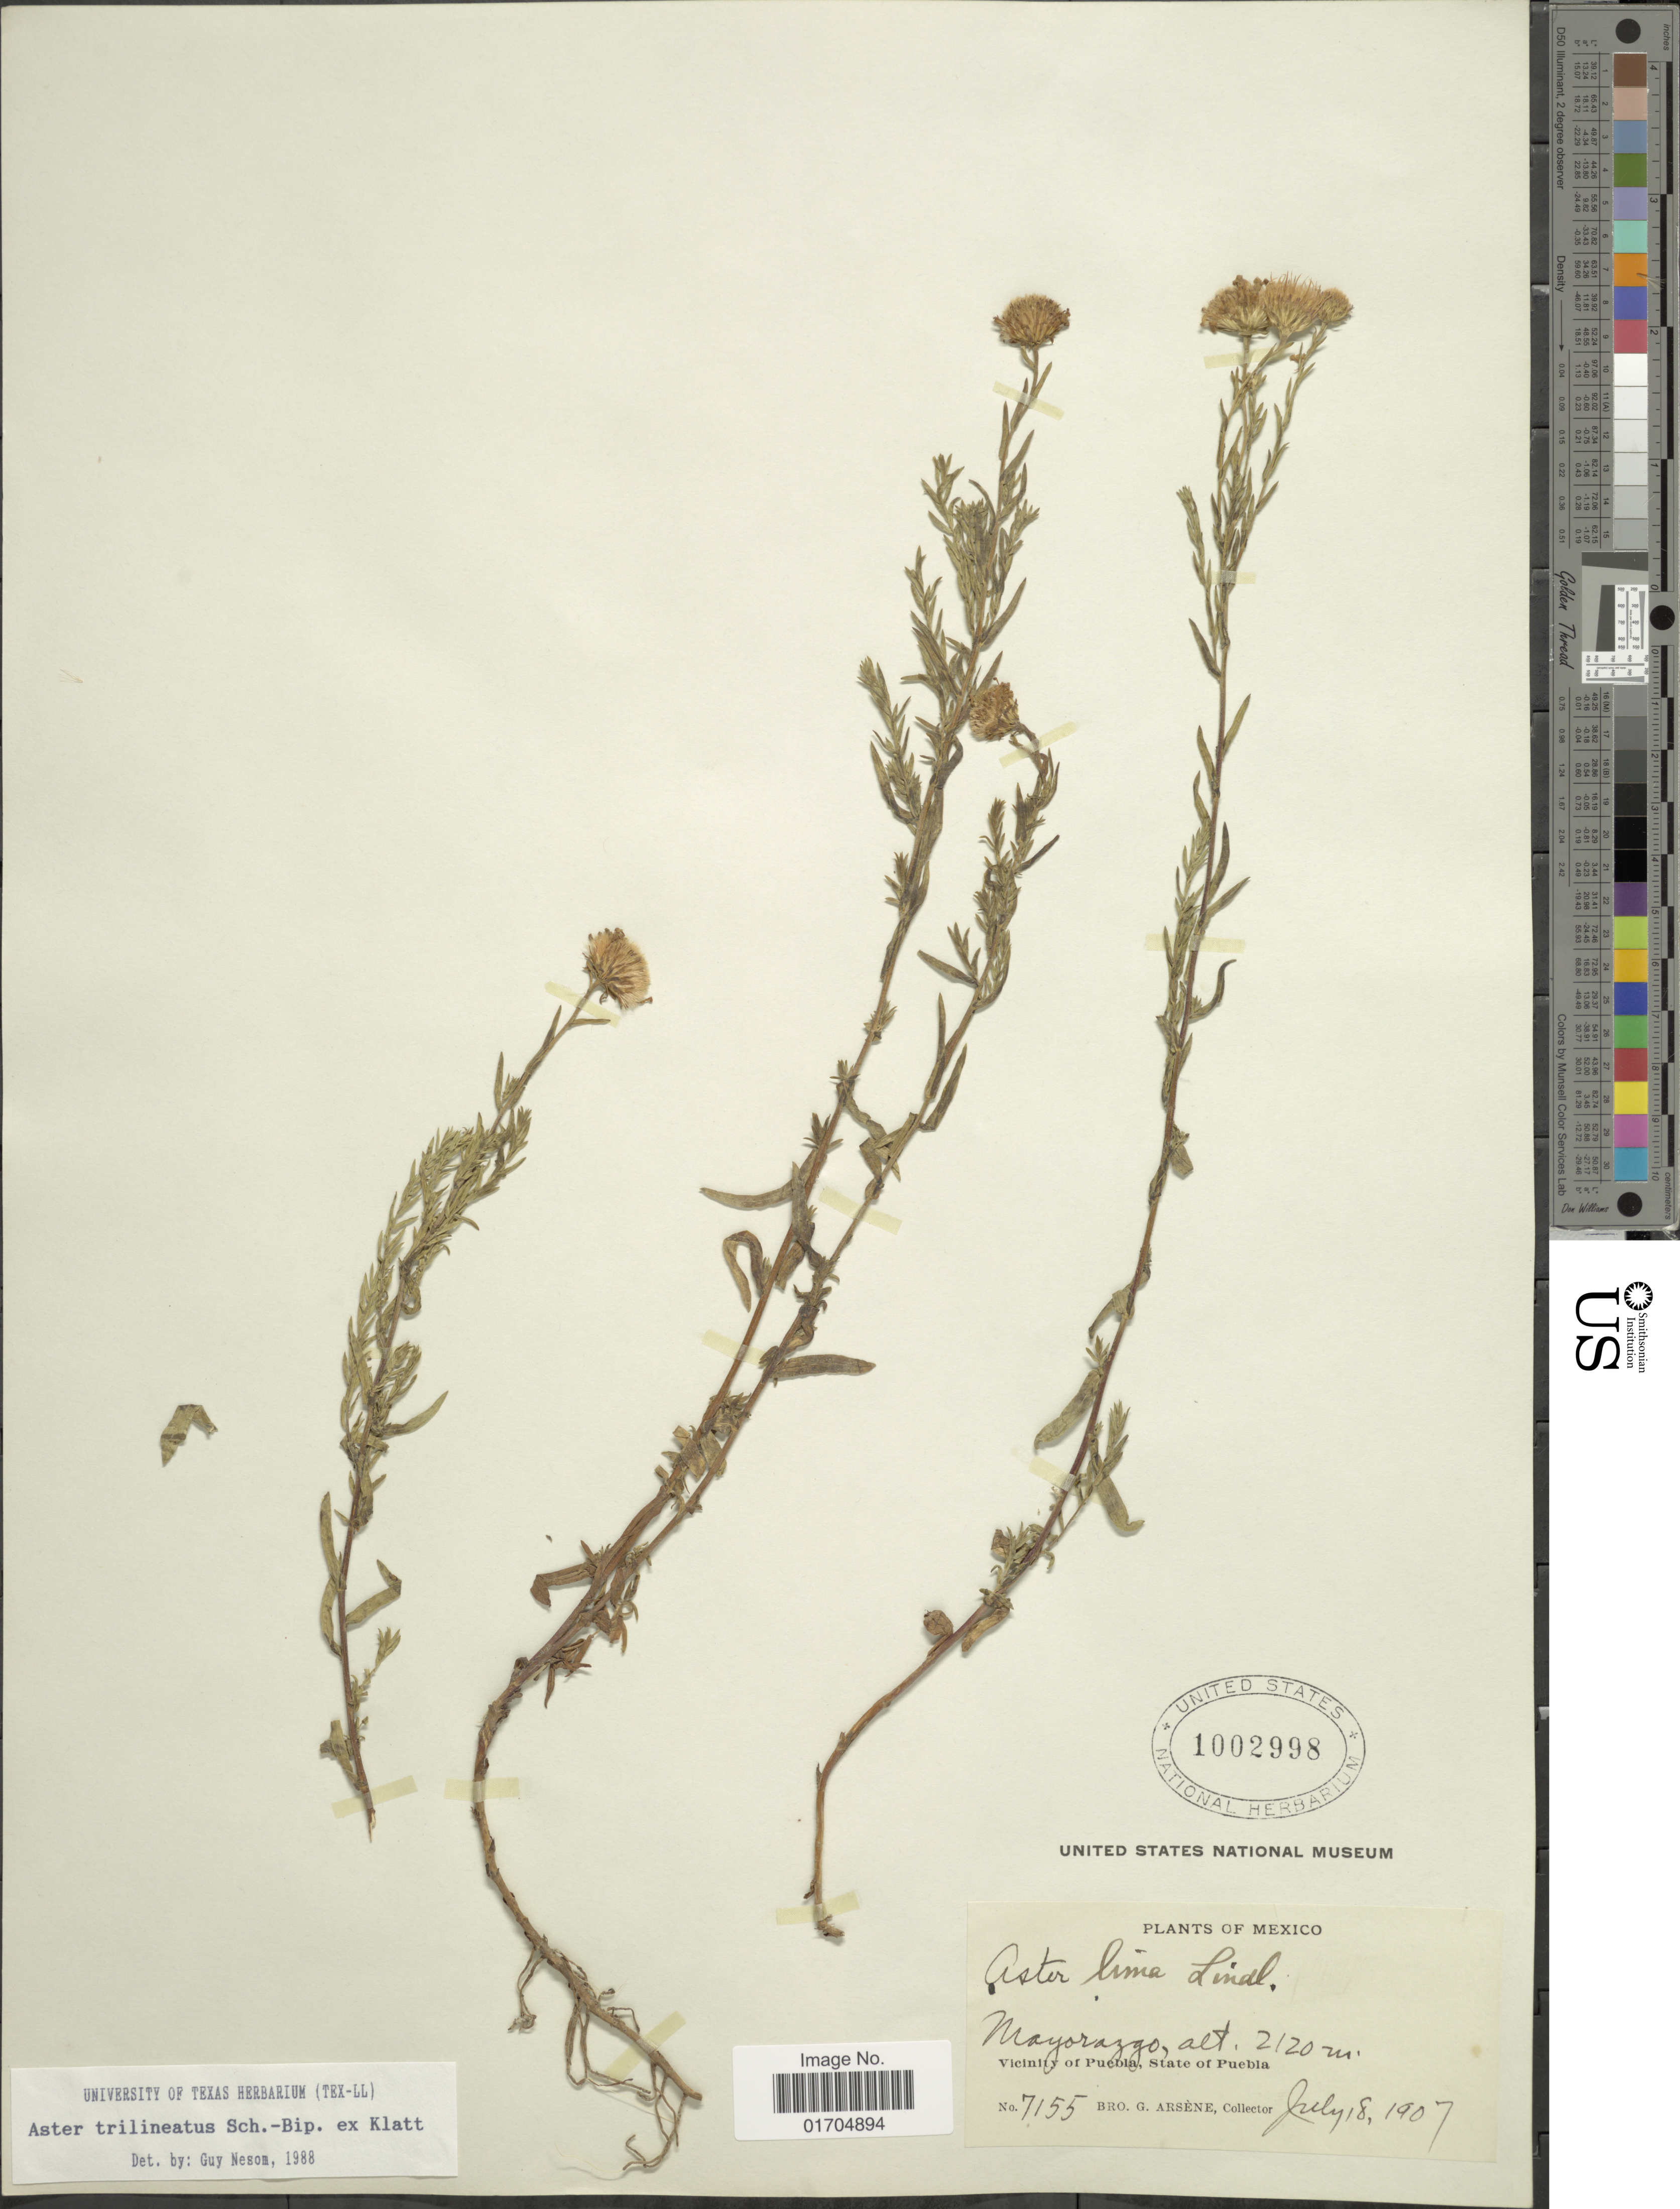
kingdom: Plantae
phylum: Tracheophyta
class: Magnoliopsida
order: Asterales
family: Asteraceae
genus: Symphyotrichum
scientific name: Symphyotrichum trilineatum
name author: (Sch. Bip. ex Klatt) G.L. Nesom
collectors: Bro. G. Arsène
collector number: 7155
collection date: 1907-07-18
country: Mexico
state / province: Puebla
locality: Mayorazgo, Vicinity of Puebla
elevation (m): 2120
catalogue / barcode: US 1002998